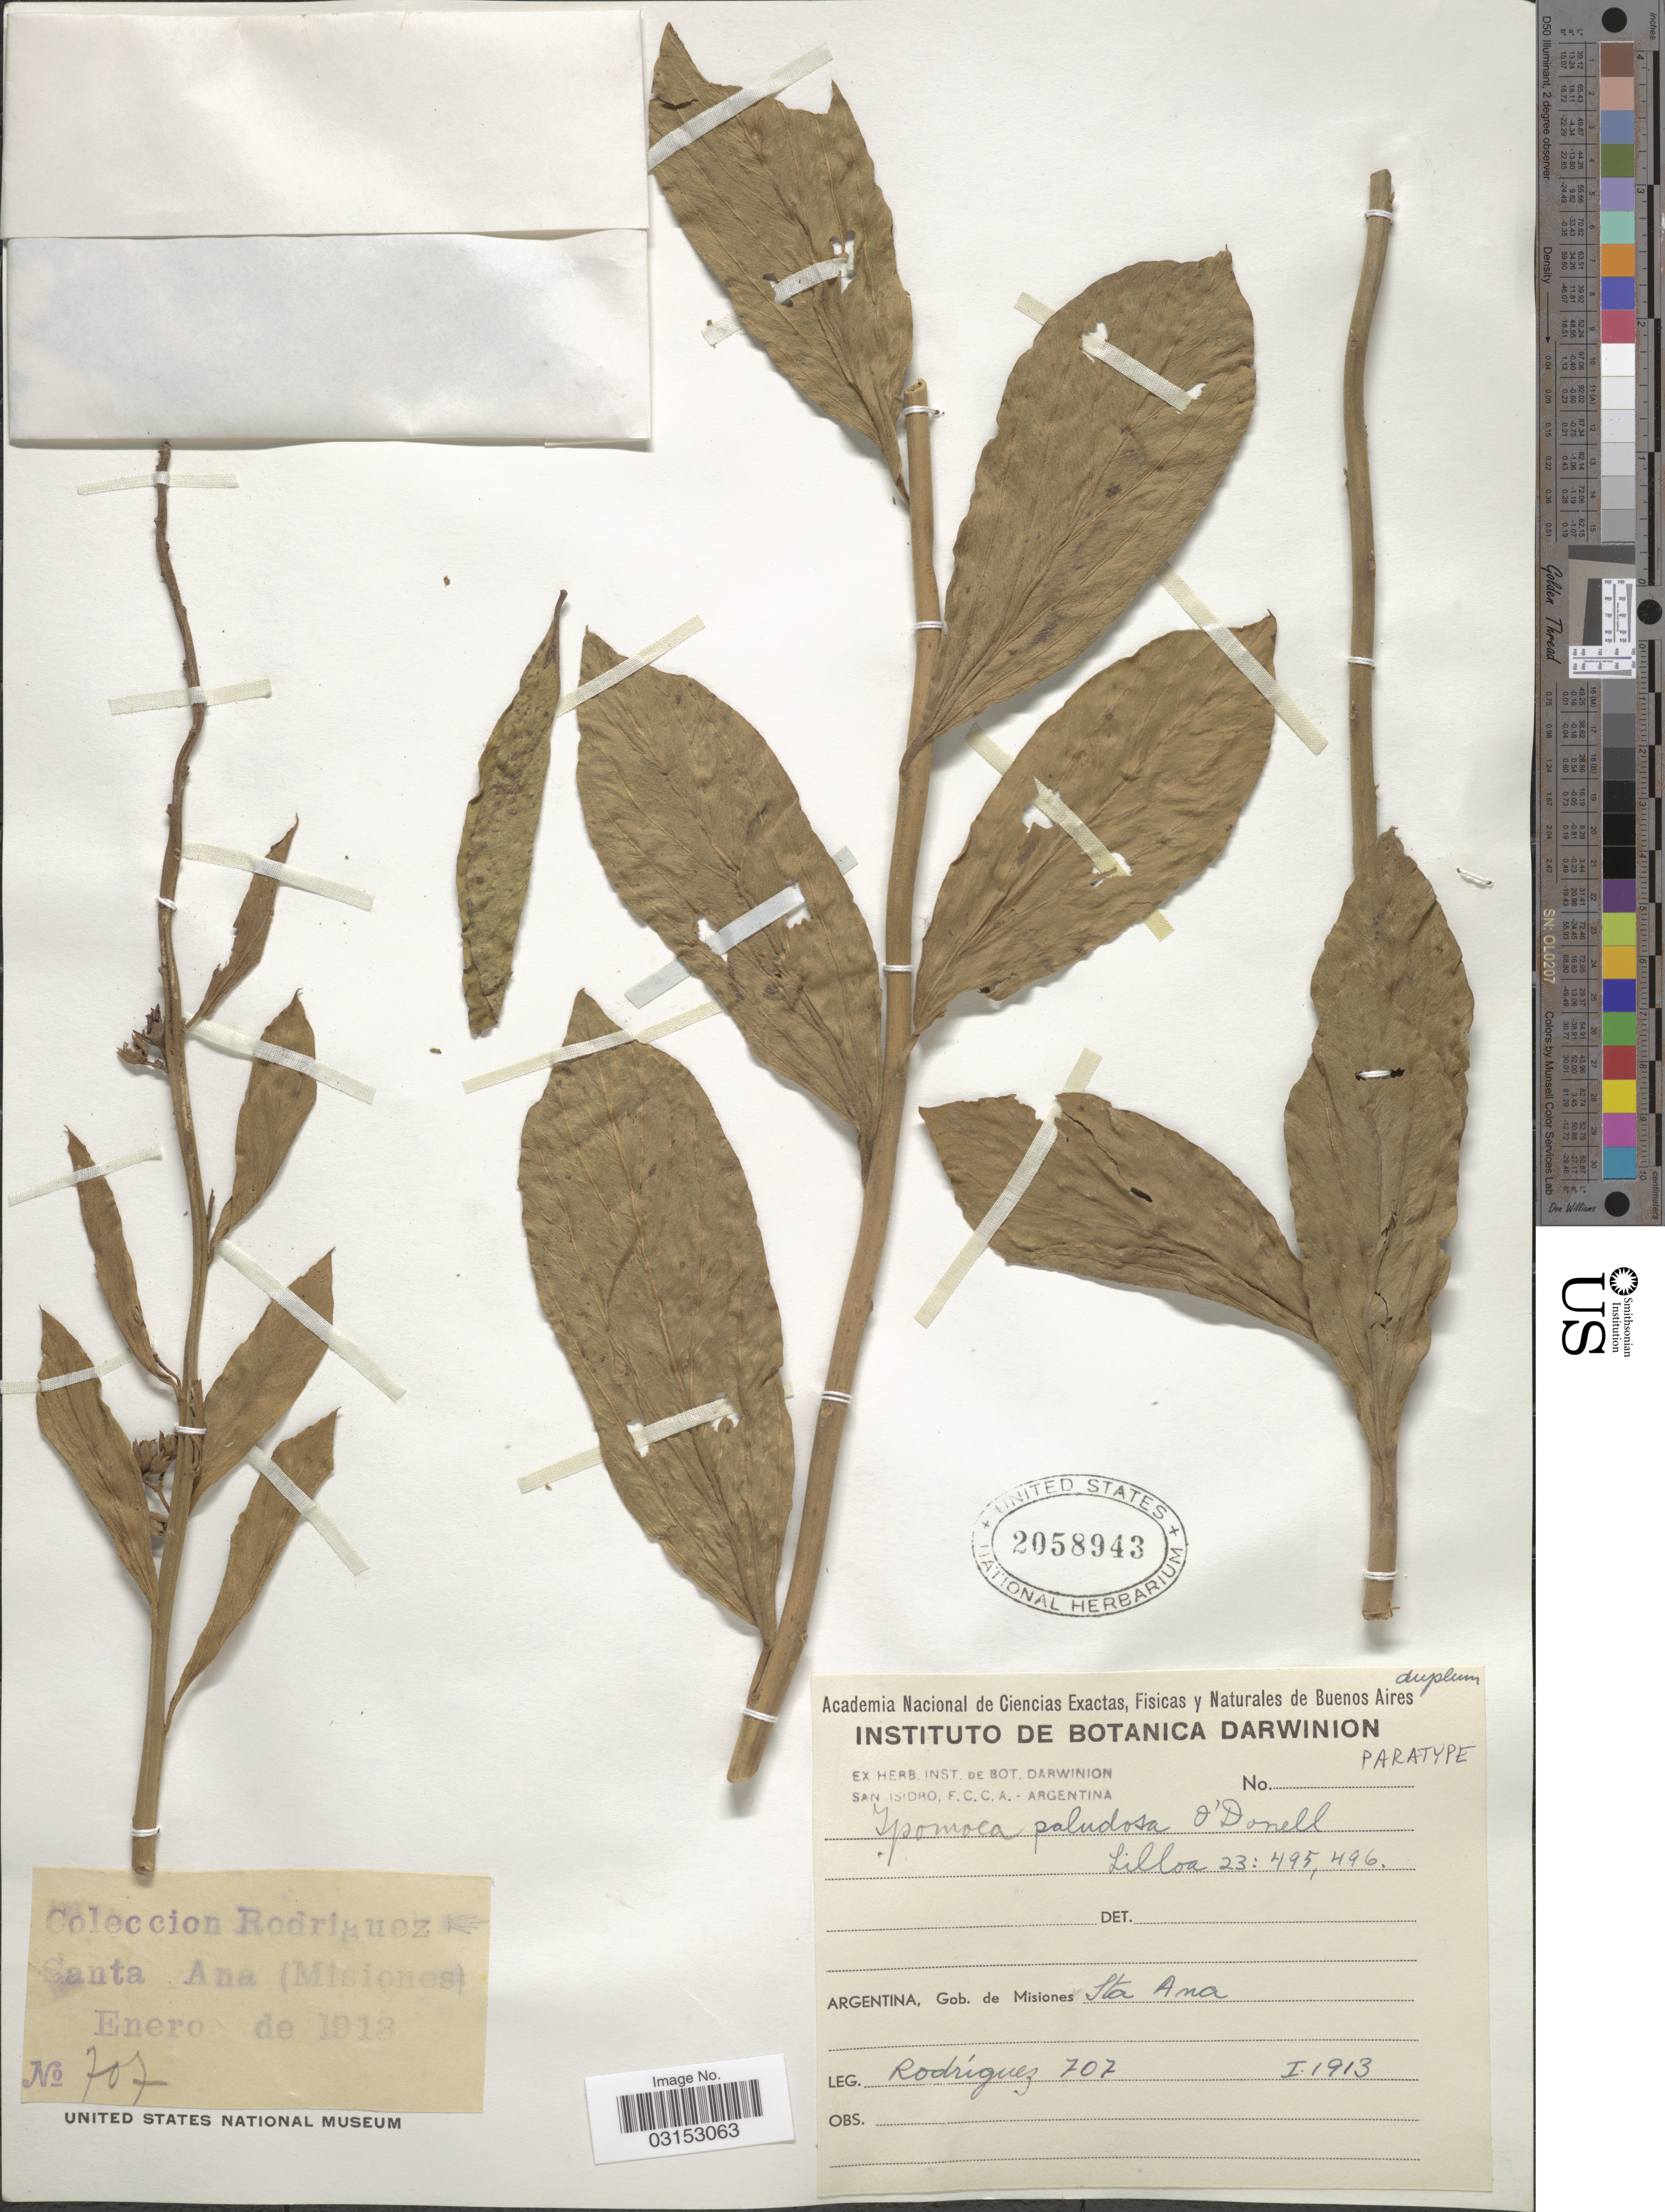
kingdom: Plantae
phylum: Tracheophyta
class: Magnoliopsida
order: Solanales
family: Convolvulaceae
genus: Ipomoea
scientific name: Ipomoea paludosa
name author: O'Donell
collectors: Rodriguez, --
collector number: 707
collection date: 1913-01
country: Argentina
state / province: Misiones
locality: Gob. de Misiones, Sta Ana.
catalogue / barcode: US 2058943